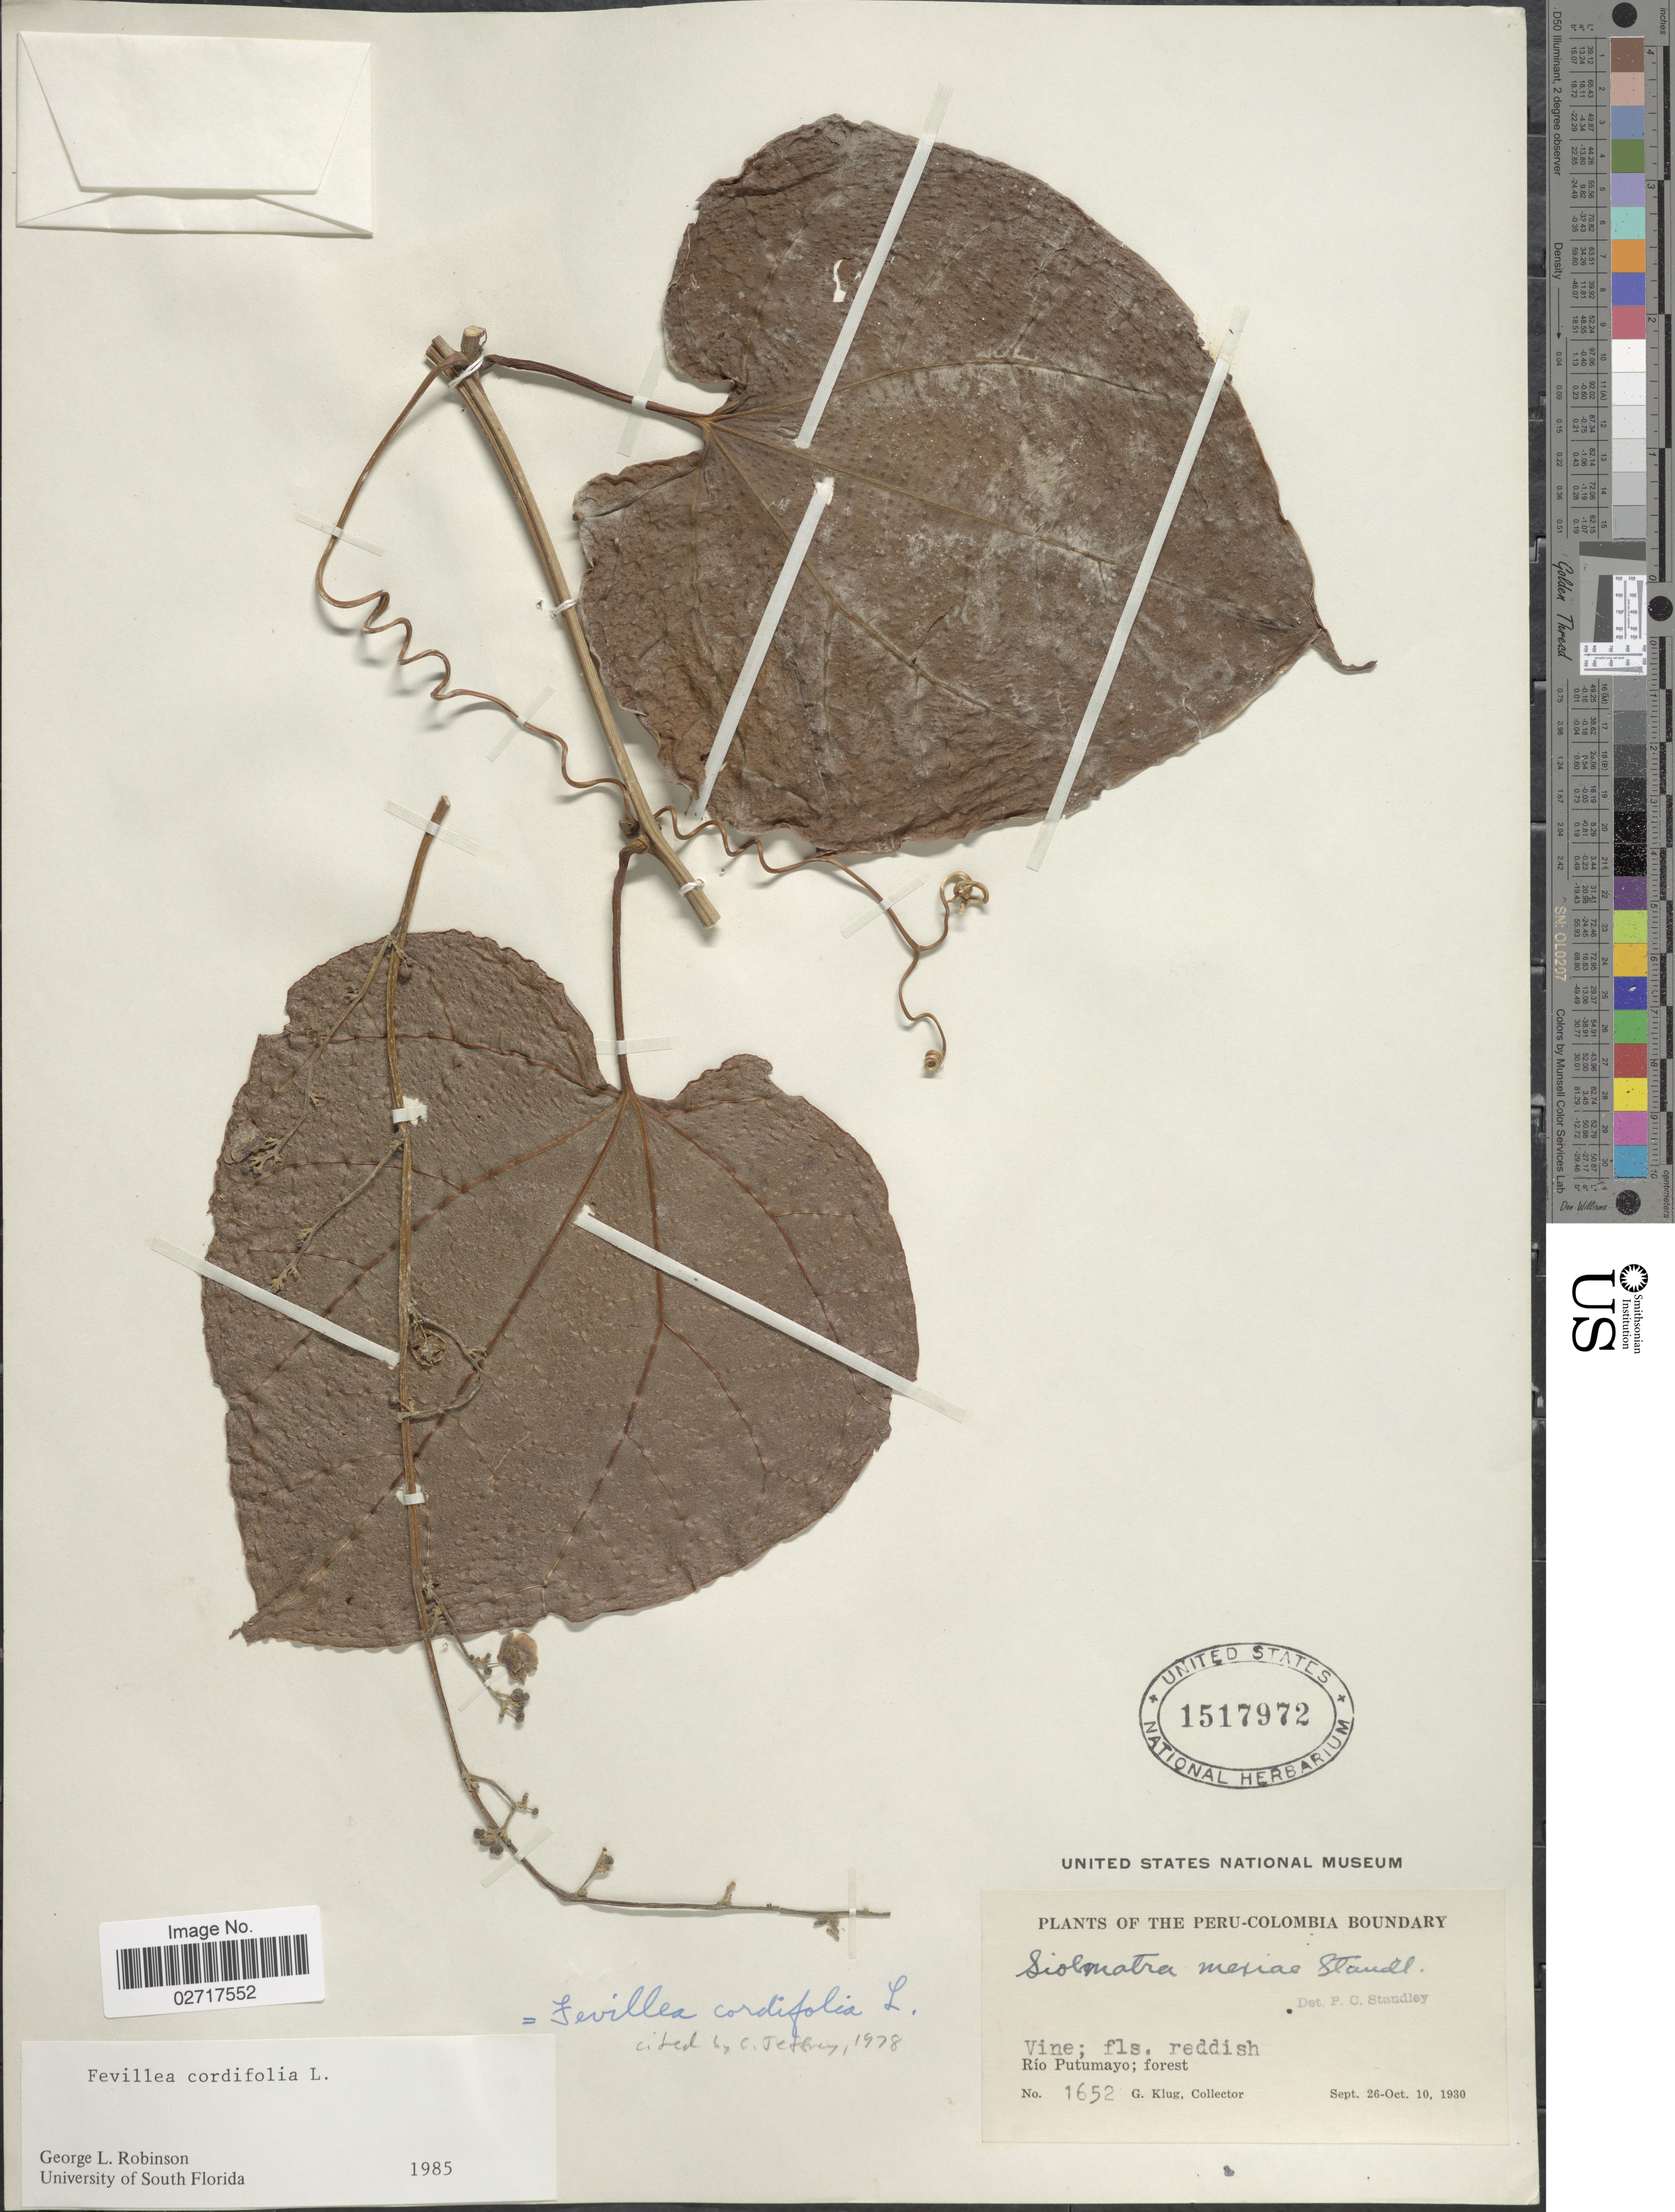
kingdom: Plantae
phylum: Tracheophyta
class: Magnoliopsida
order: Cucurbitales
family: Cucurbitaceae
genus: Fevillea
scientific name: Fevillea cordifolia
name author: L.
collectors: G. Klug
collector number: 1652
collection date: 1930-09-26/1930-10-10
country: Colombia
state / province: Putumayo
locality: Río Putumayo; forest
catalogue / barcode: US 1517972